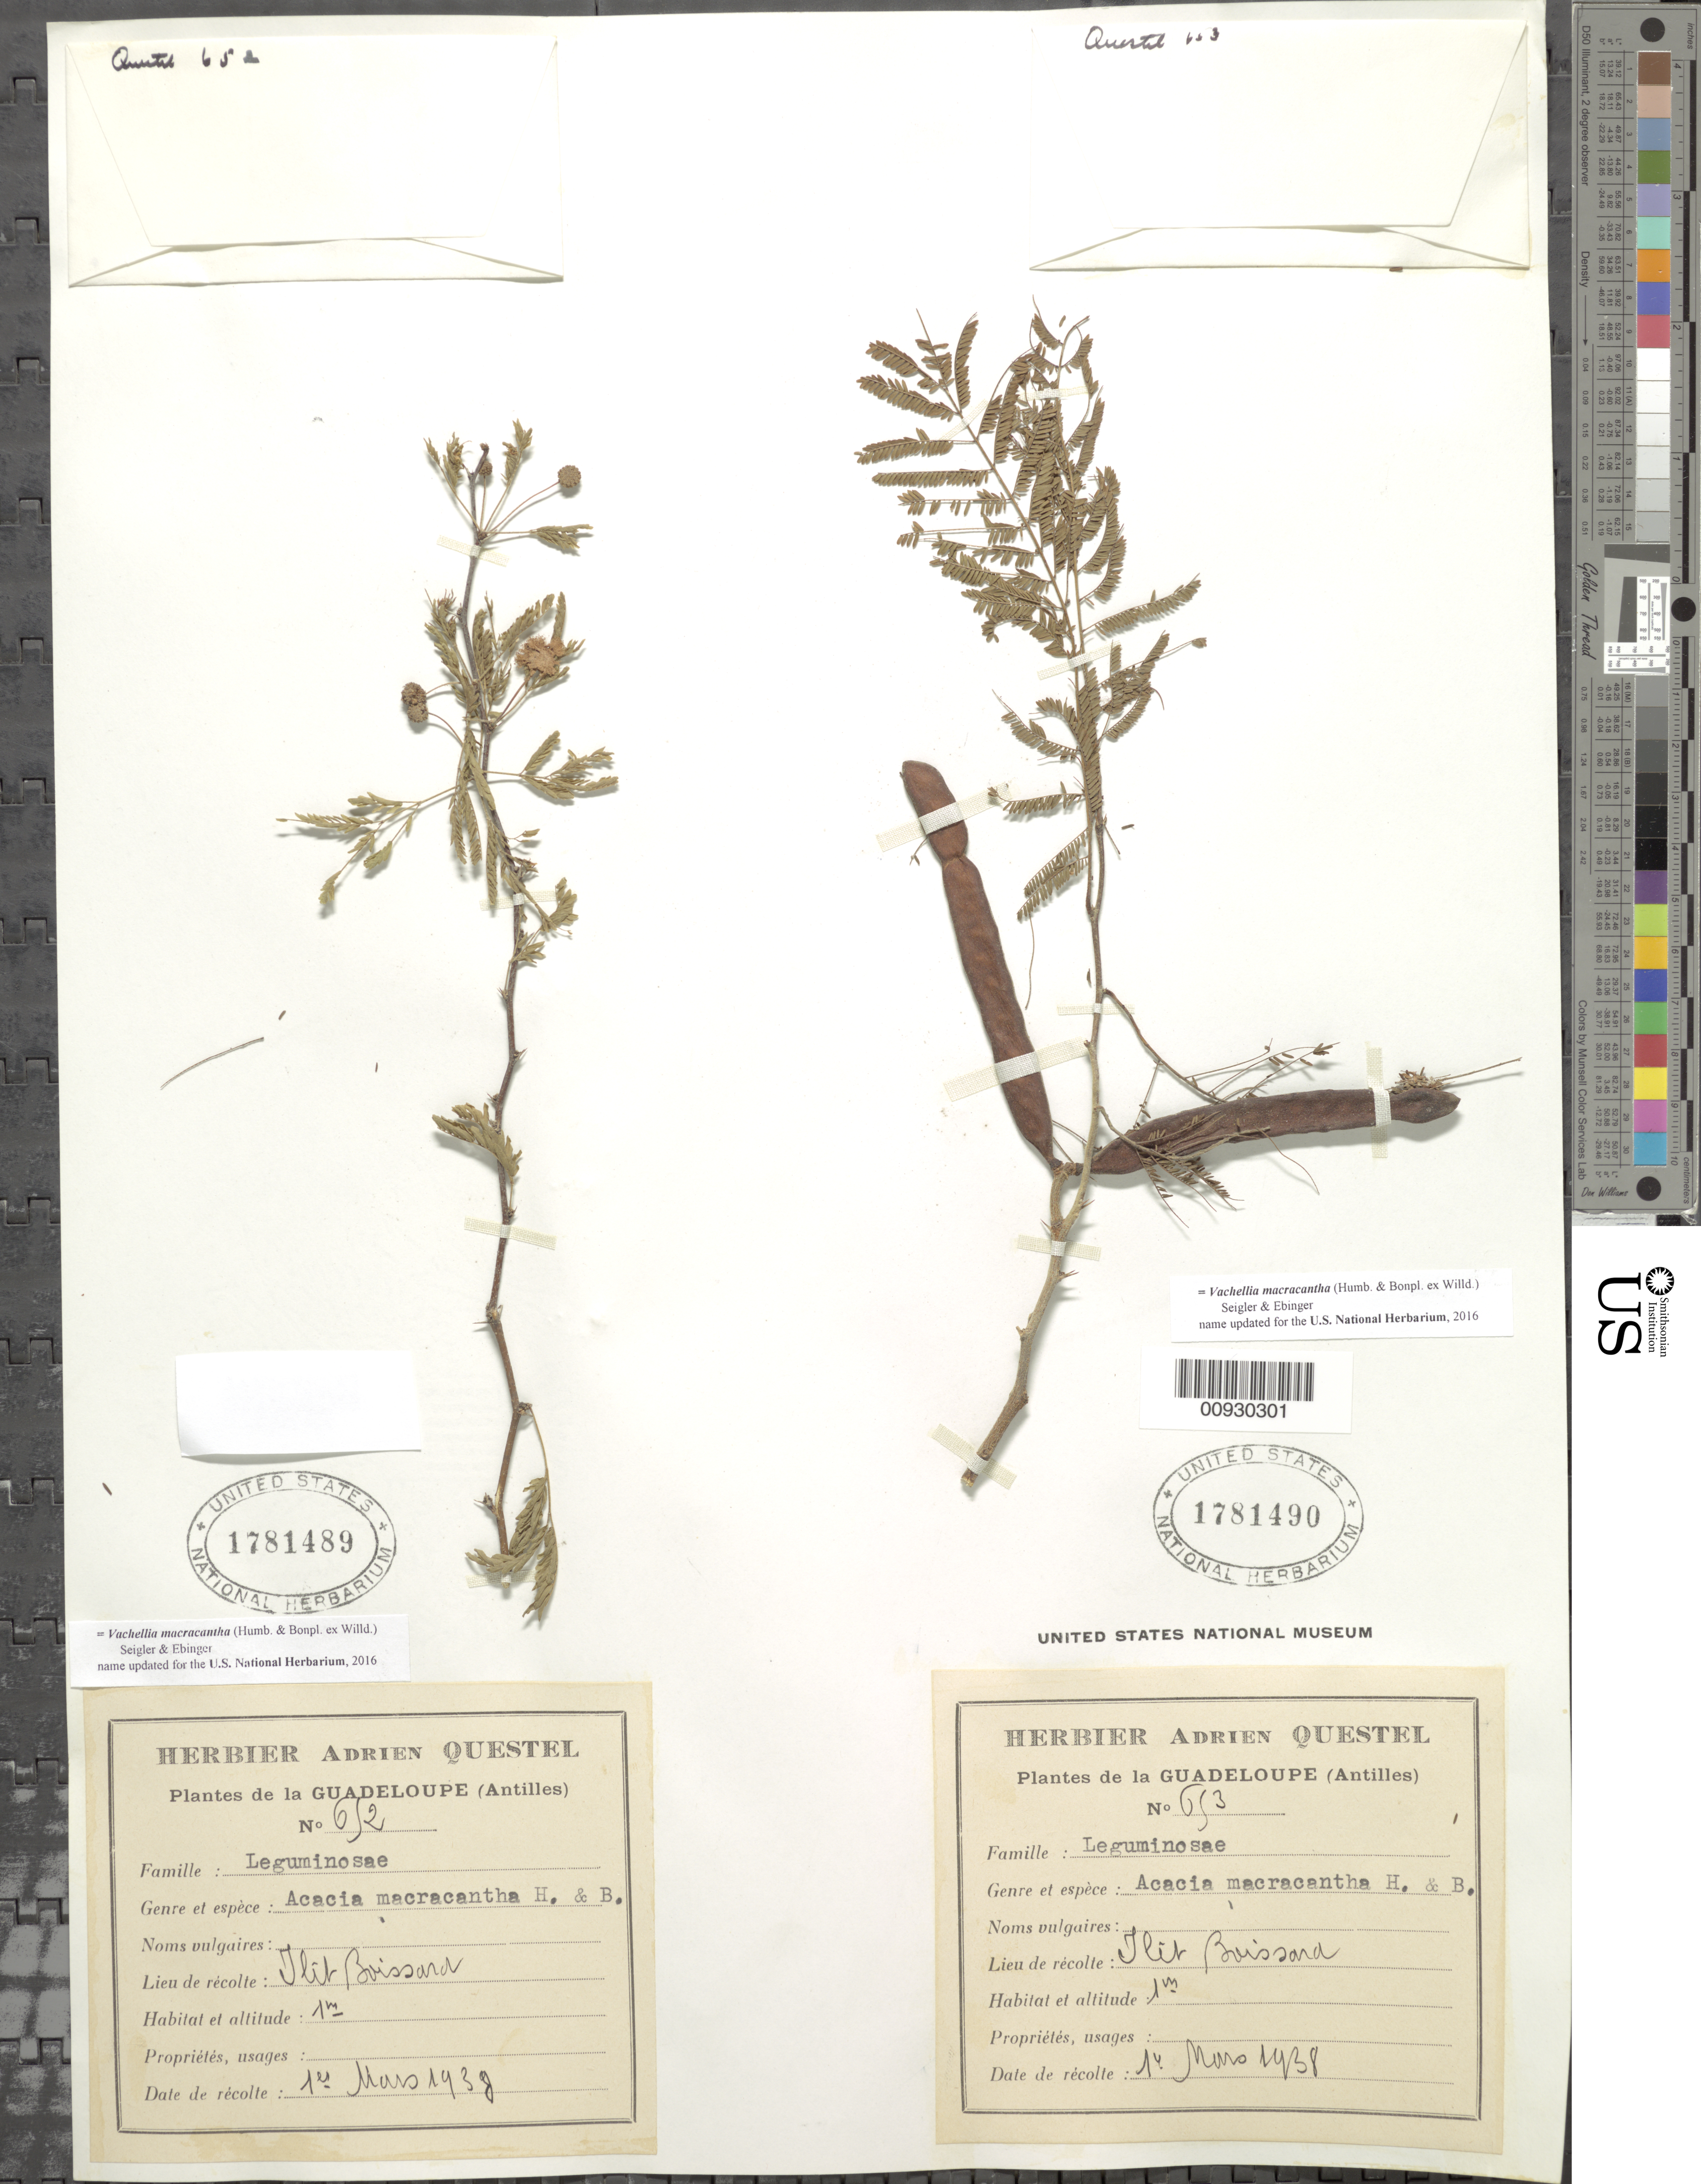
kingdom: Plantae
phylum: Tracheophyta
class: Magnoliopsida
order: Fabales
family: Fabaceae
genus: Vachellia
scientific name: Vachellia macracantha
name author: (Humb. & Bonpl. ex Willd.) Seigler & Ebinger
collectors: A. Questel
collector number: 613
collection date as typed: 01 Mar 1938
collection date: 1938-03-01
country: Guadeloupe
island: Basse Terre [Guadeloupe]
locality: (?) Broissand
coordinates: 0 N, 0 E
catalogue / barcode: US 1781490